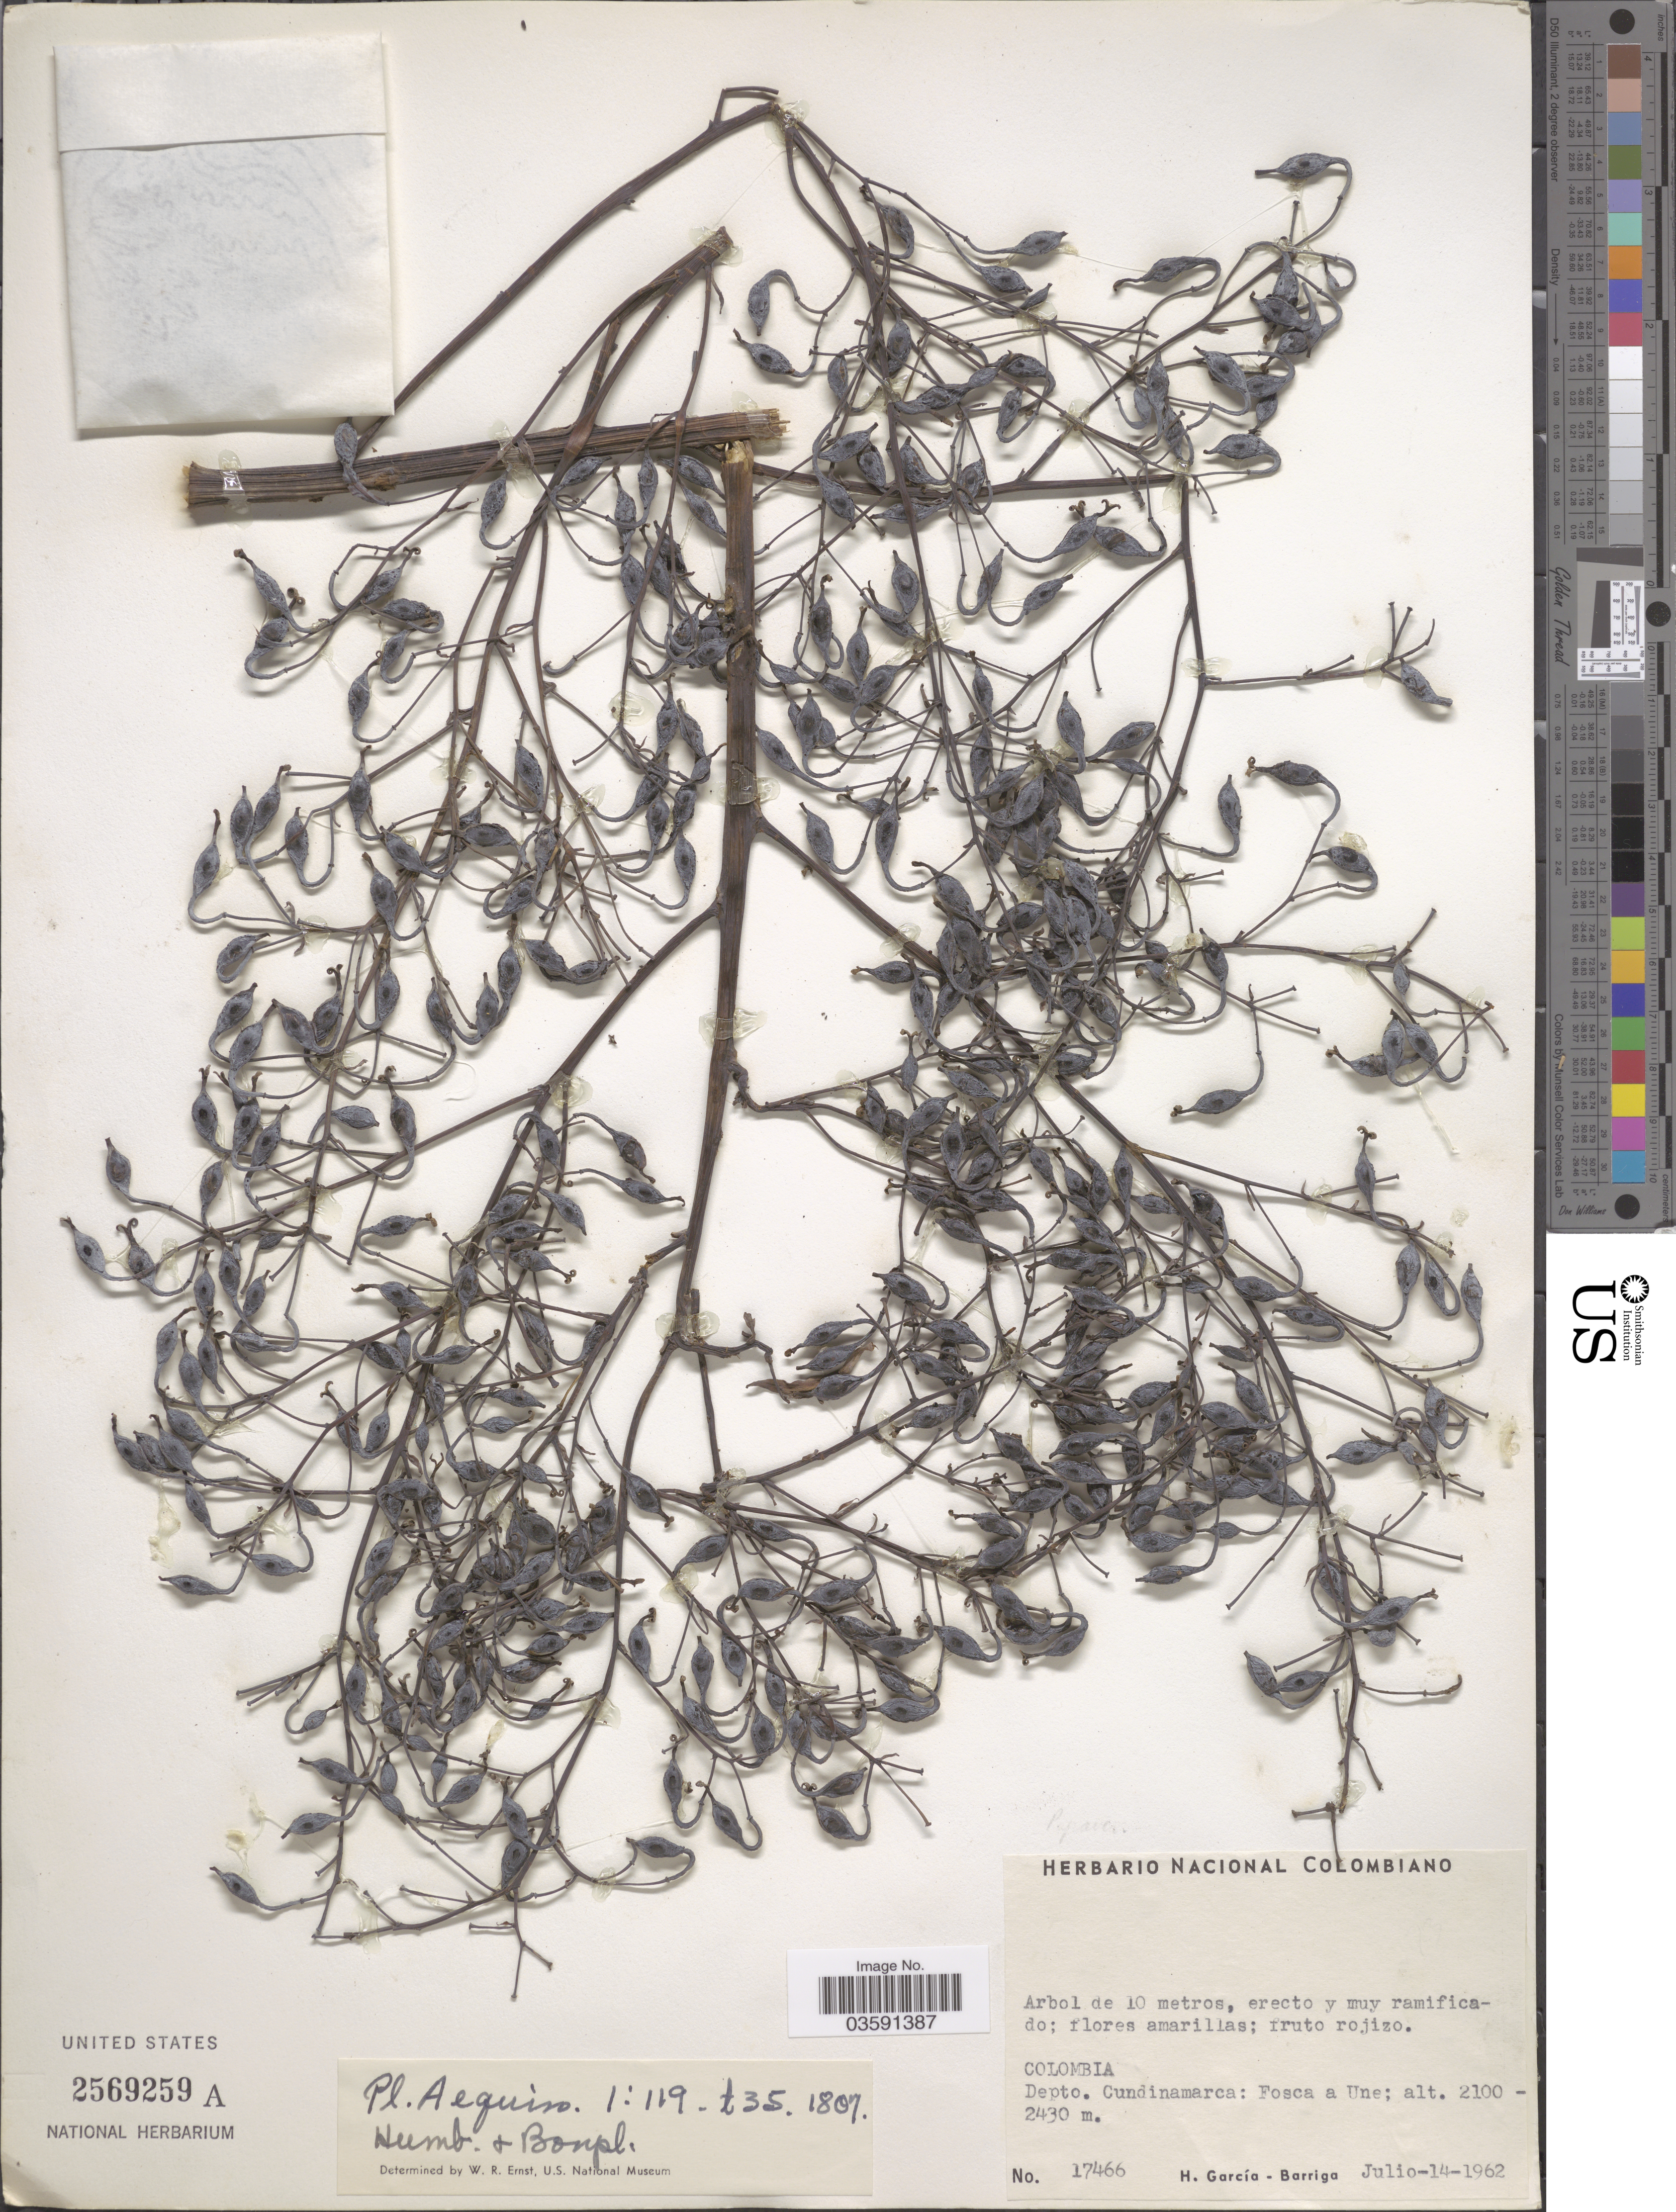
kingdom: Plantae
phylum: Tracheophyta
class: Magnoliopsida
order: Ranunculales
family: Papaveraceae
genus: Bocconia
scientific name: Bocconia sp.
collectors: H. García Barriga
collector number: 17466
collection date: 1962-07-14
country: Colombia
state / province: Cundinamarca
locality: Depto. Cundinamarca: Fosca a Une.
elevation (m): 2100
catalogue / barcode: US 2569259A